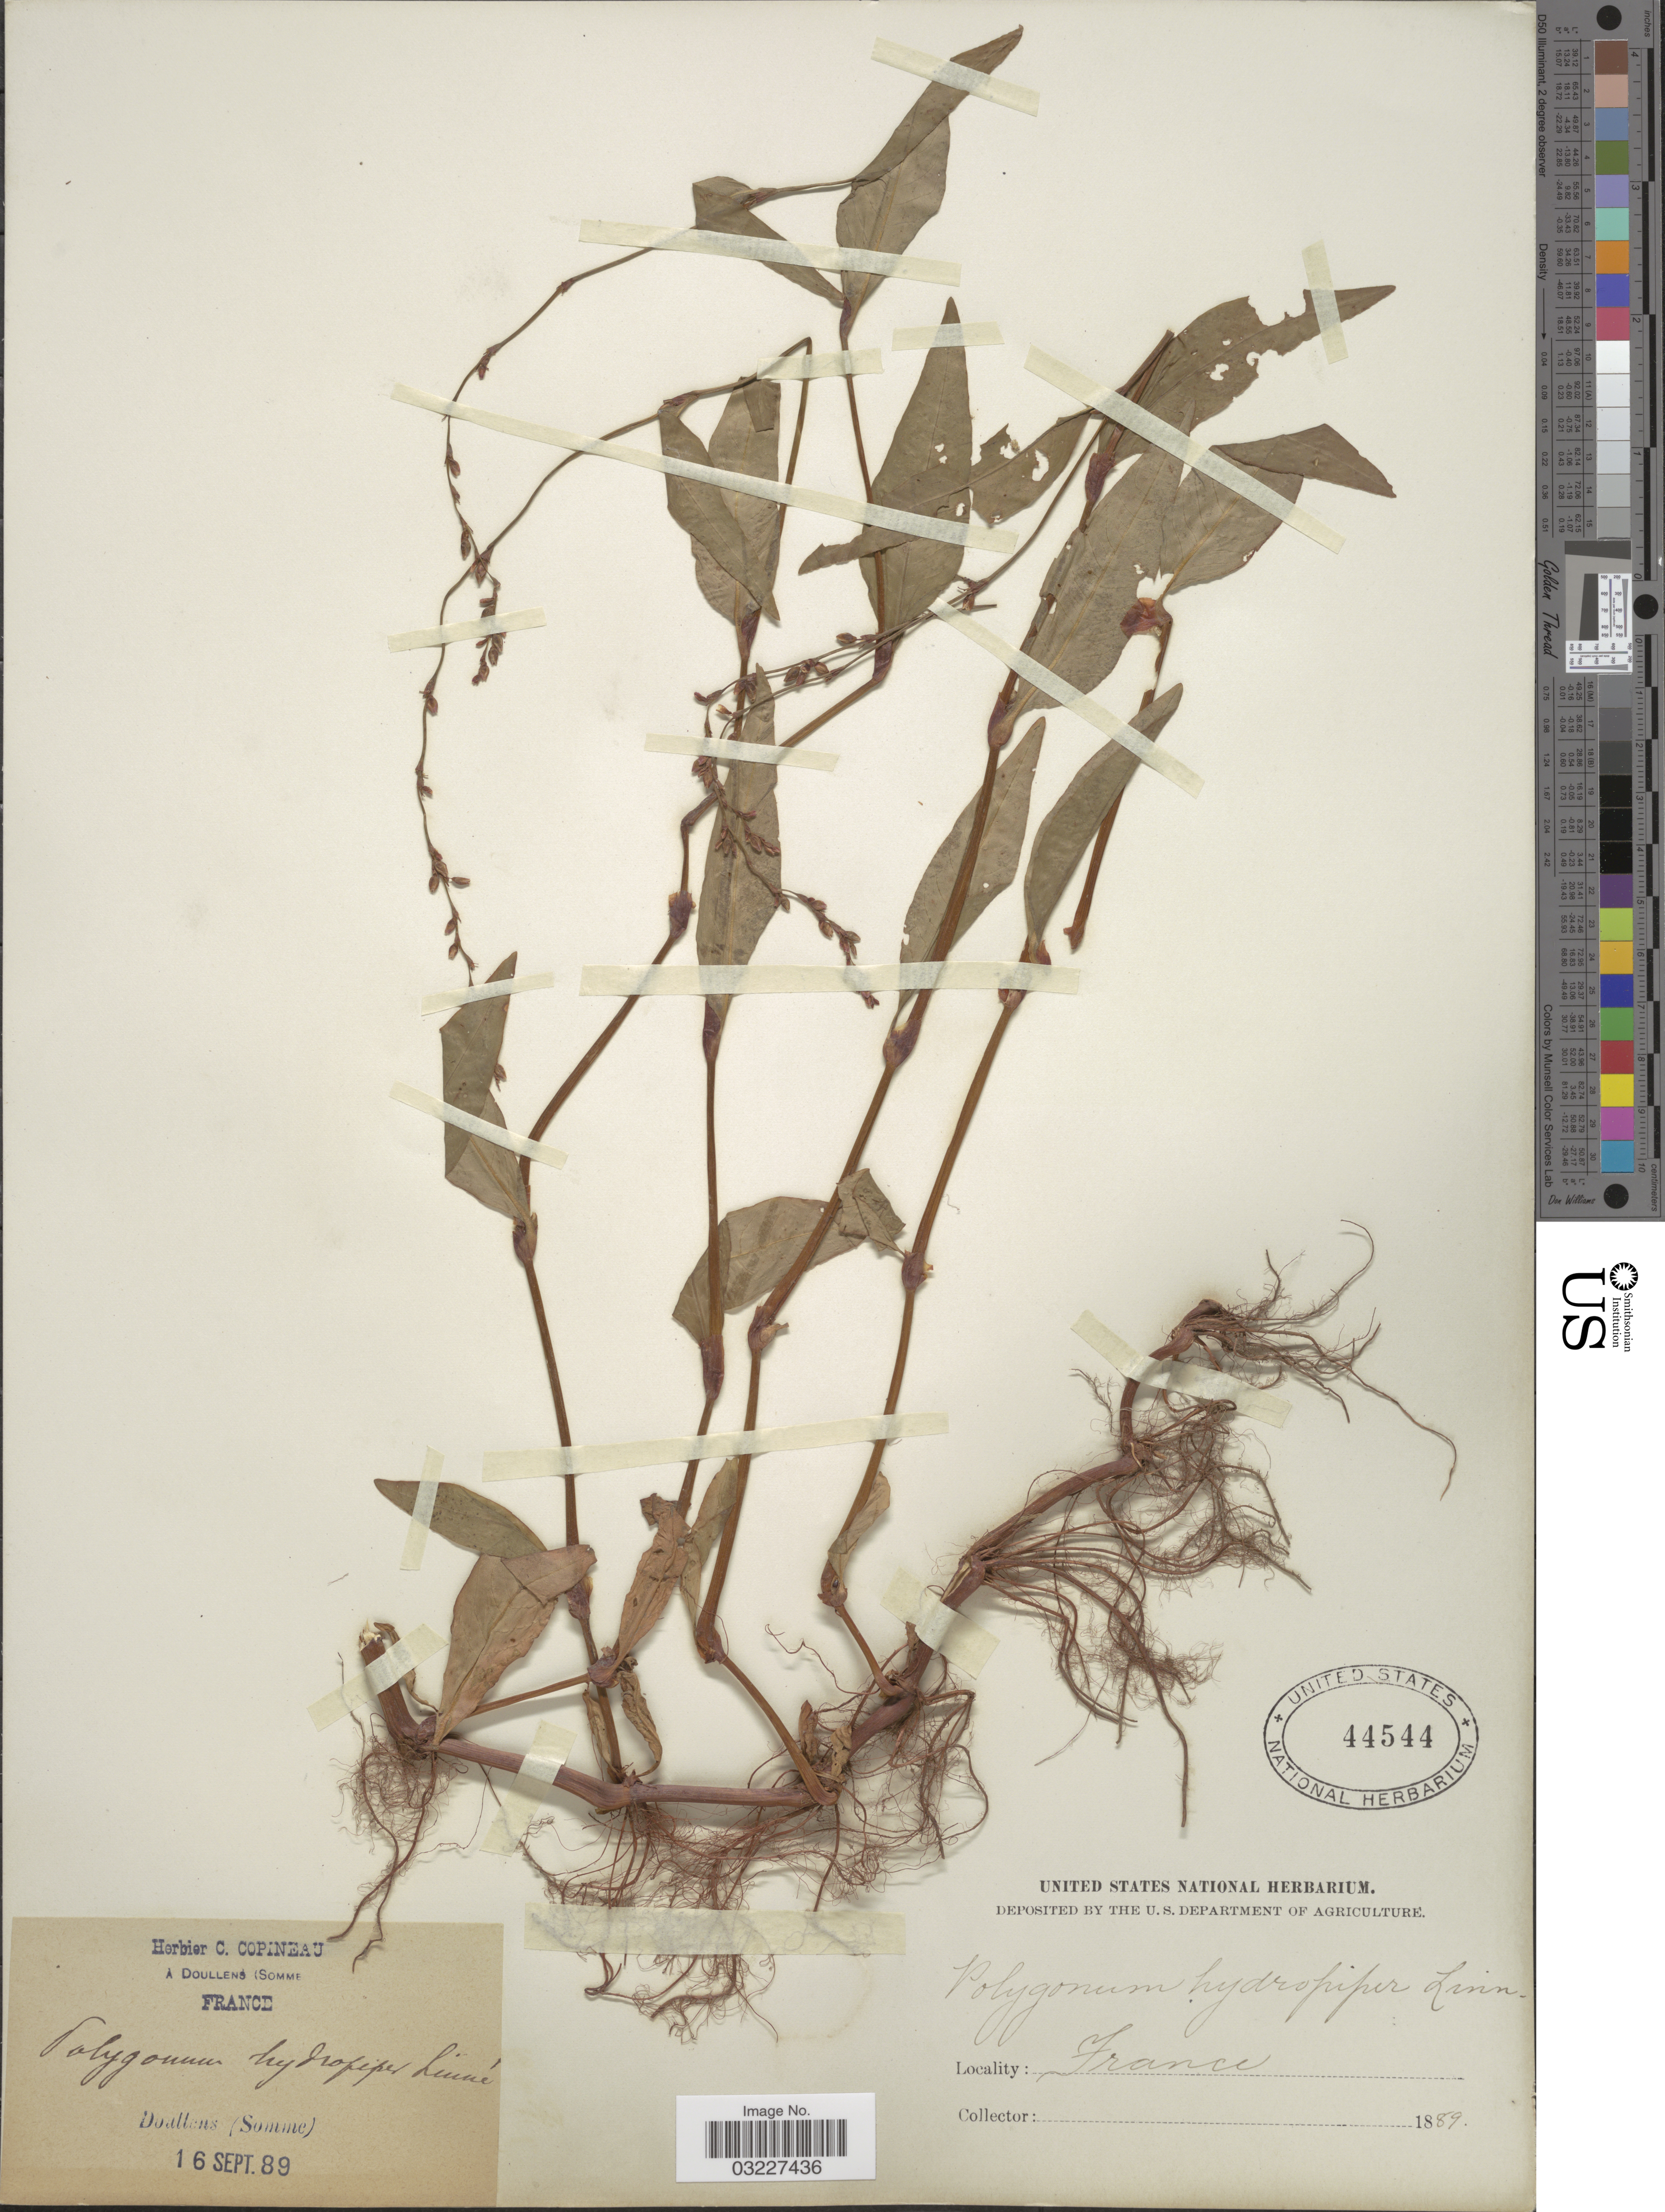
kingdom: Plantae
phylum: Tracheophyta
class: Magnoliopsida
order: Caryophyllales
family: Polygonaceae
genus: Polygonum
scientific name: Polygonum hydropiper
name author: L.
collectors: A. Doullens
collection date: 1889-09-16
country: France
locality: Doullens (Somme).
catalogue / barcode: US 44544